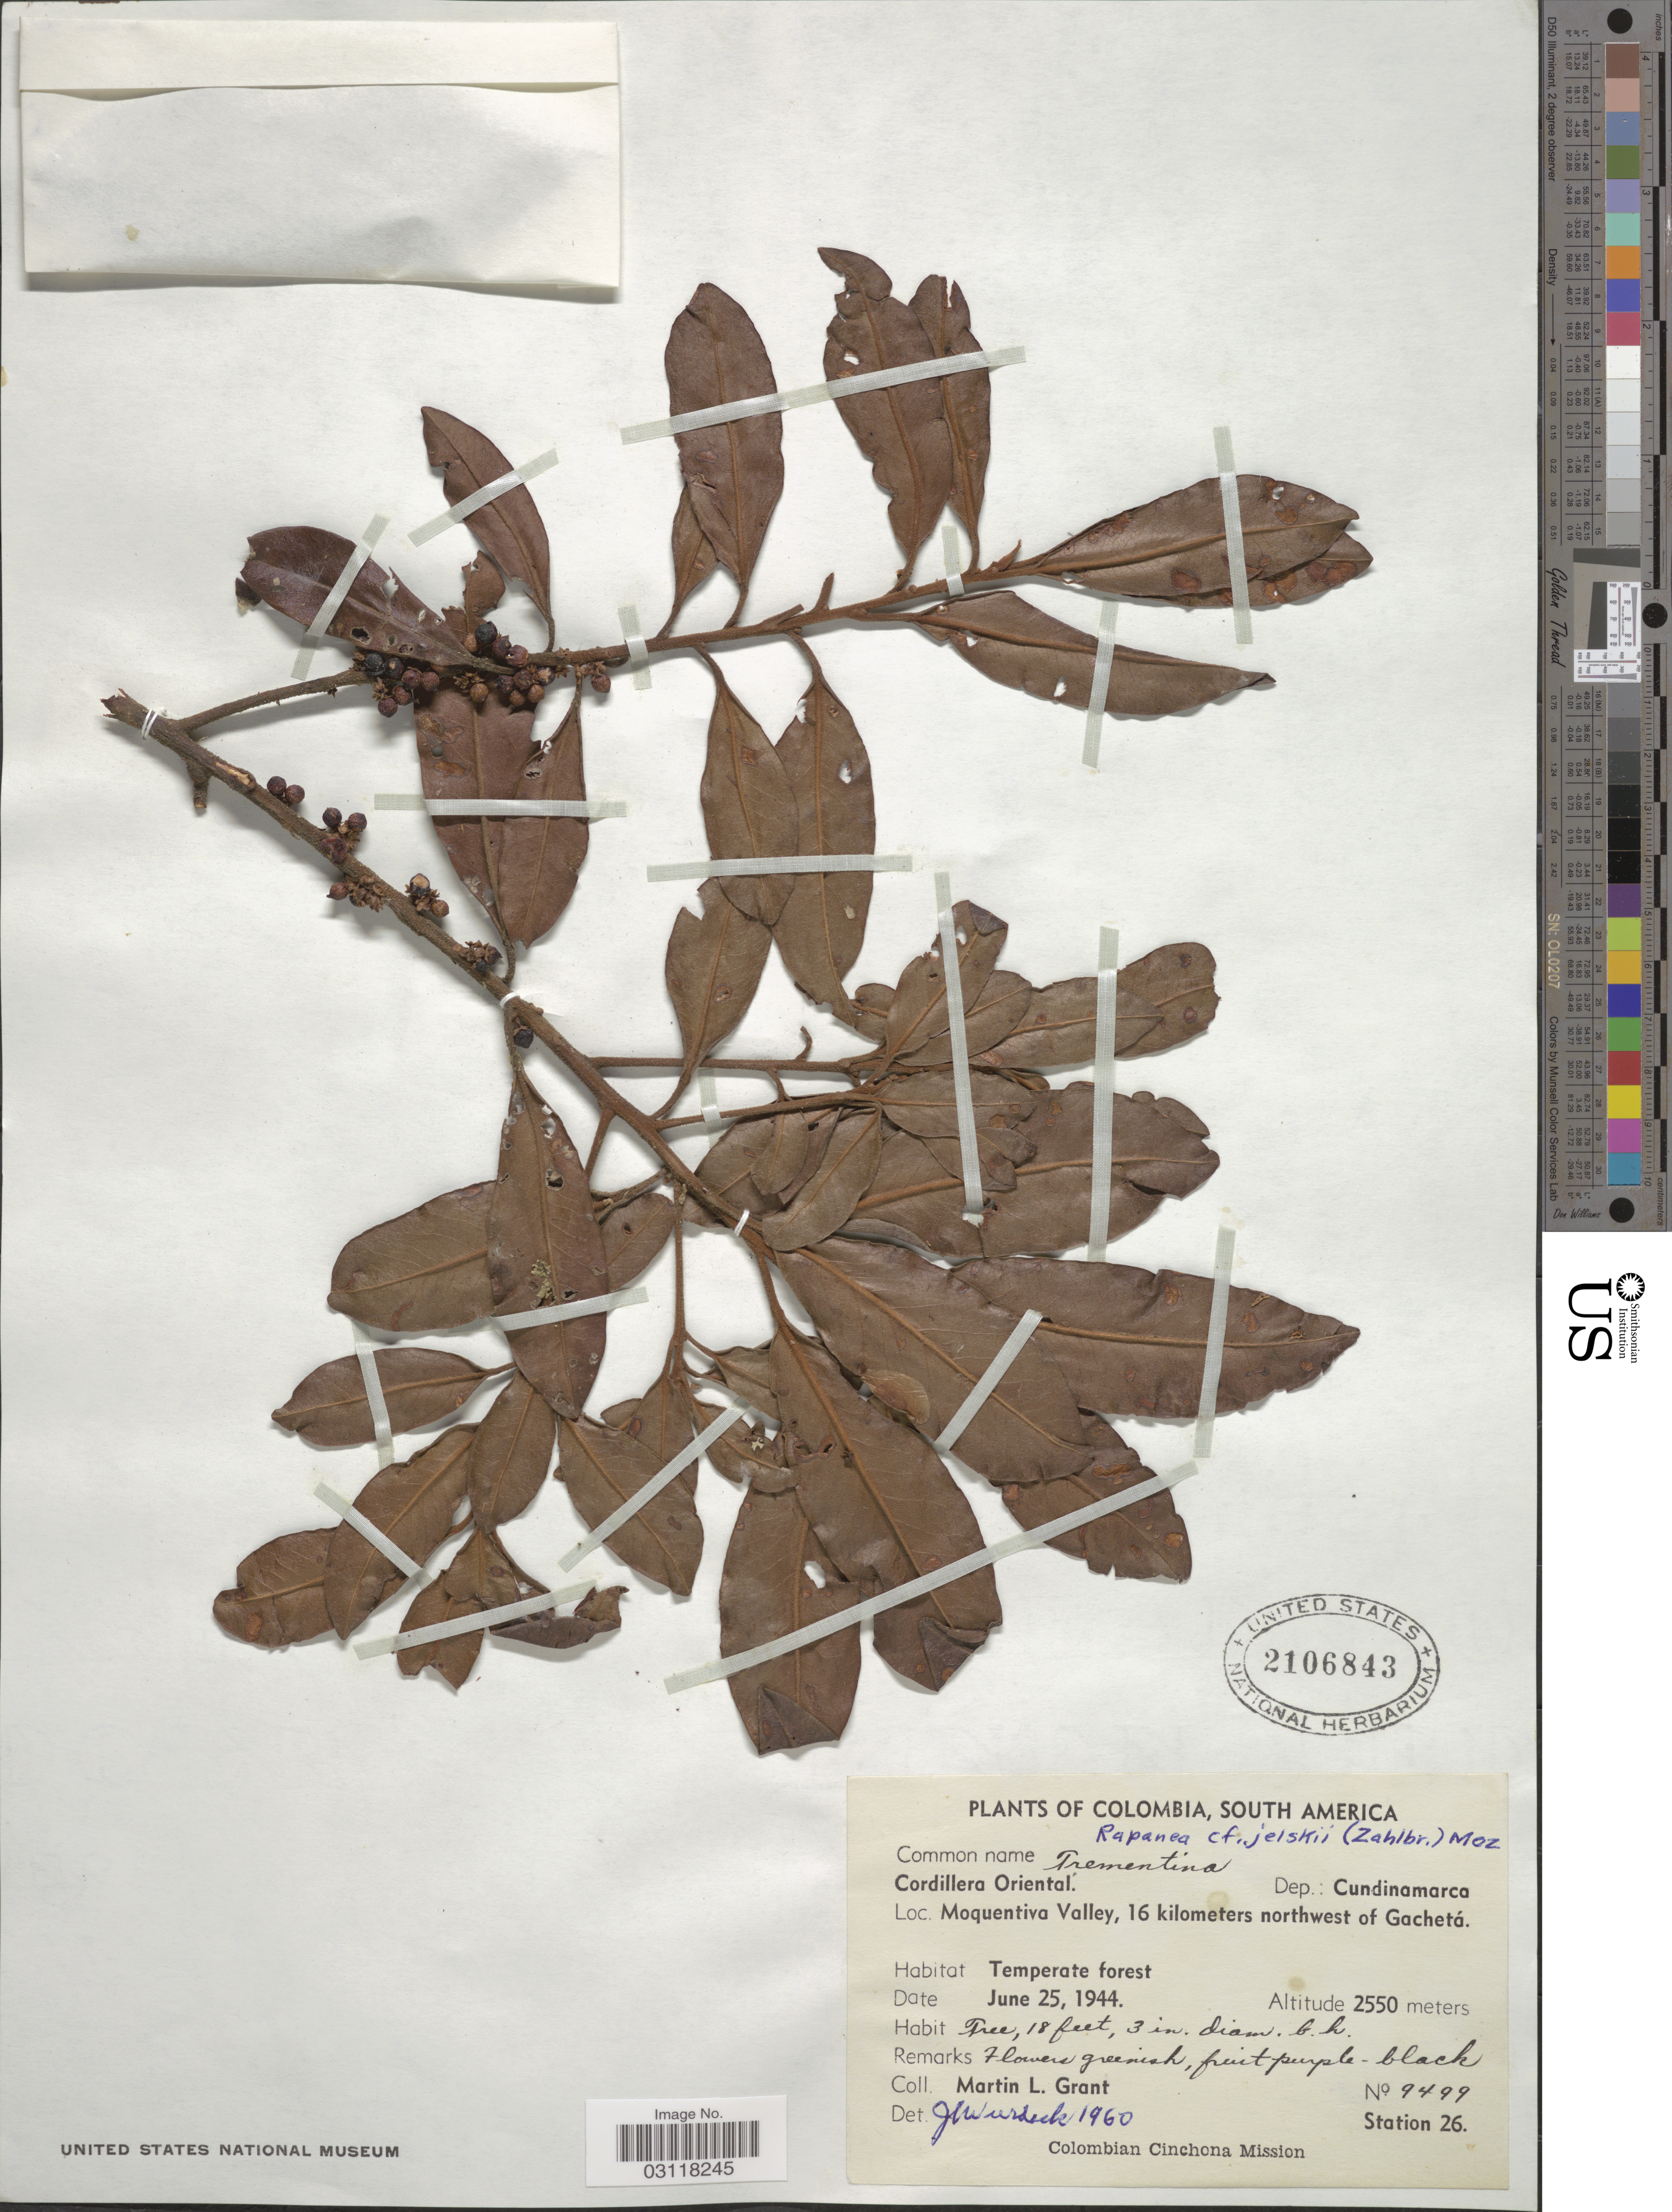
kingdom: Plantae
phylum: Tracheophyta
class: Magnoliopsida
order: Ericales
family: Primulaceae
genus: Rapanea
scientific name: Rapanea jelskii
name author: Mez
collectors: M. L. Grant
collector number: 9499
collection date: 1944-06-25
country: Colombia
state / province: Cundinamarca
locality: Cordillera Oriental. Dep.: Cundinamarca. Moquentiva Valley, 16 kilometers northwest of Gachetá.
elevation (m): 2550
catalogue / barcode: US 2106843